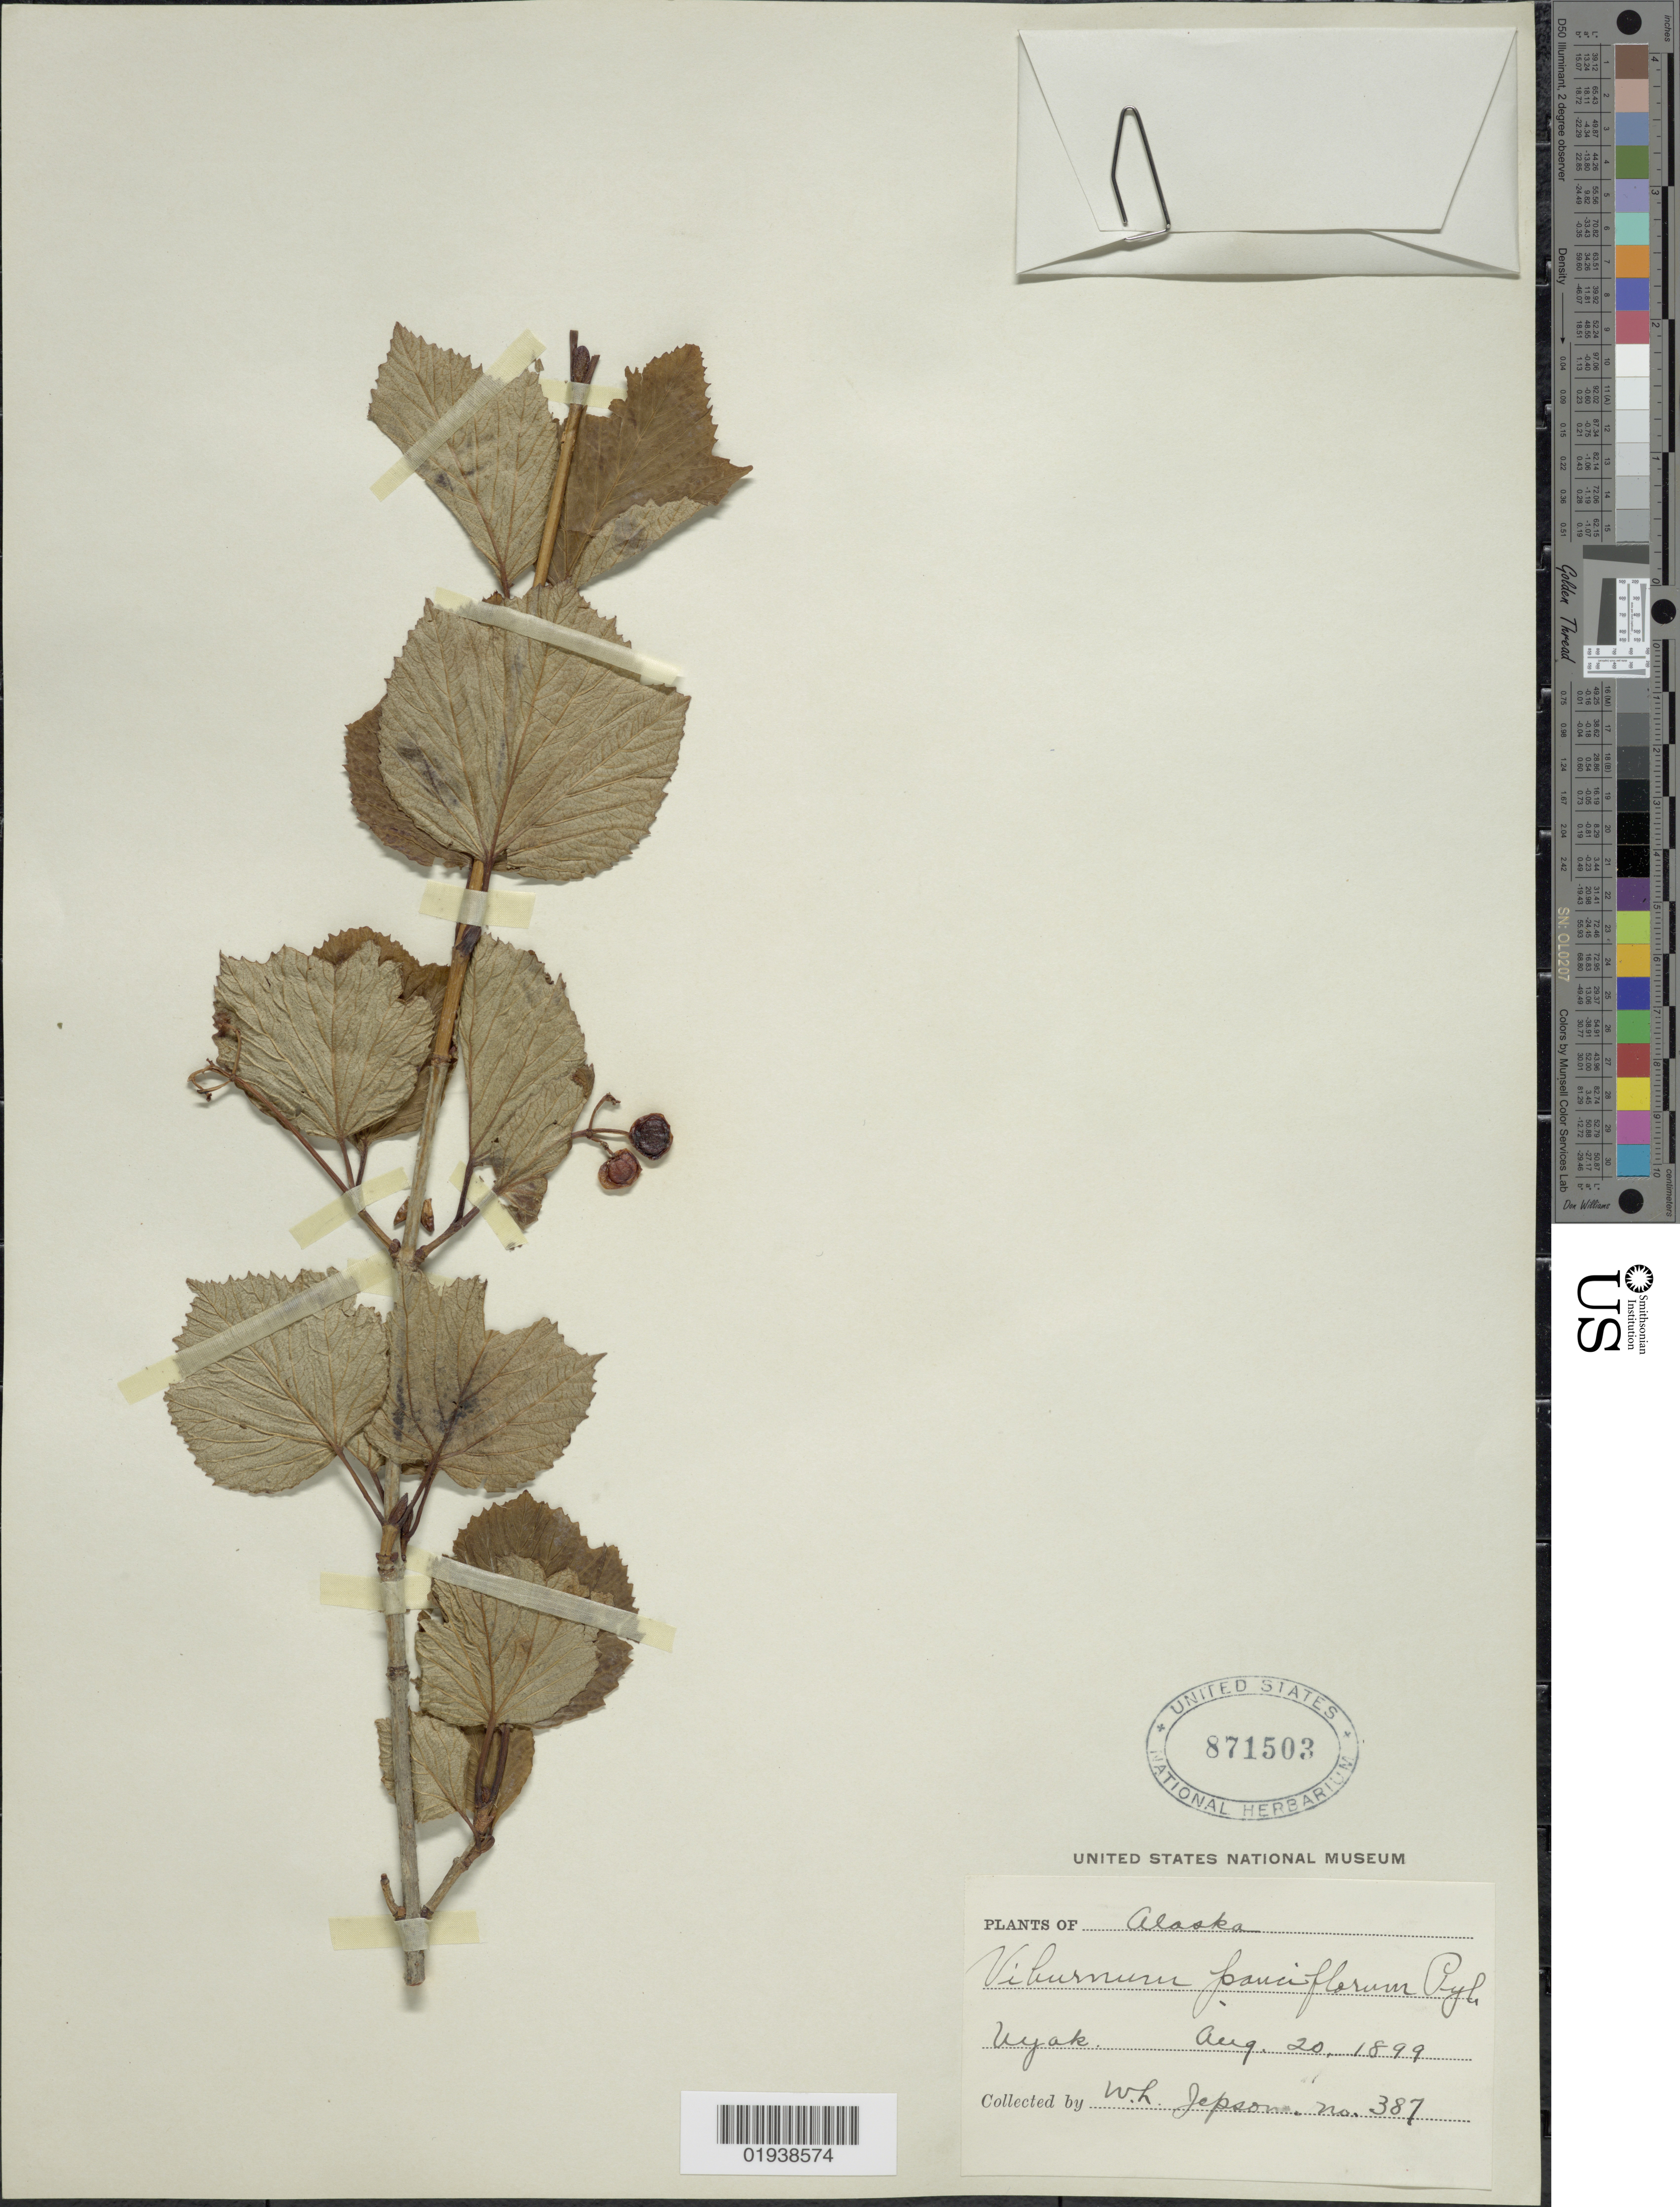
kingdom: Plantae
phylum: Tracheophyta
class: Magnoliopsida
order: Dipsacales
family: Viburnaceae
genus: Viburnum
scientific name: Viburnum edule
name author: (Michx.) Raf.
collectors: W. L. Jepson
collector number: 387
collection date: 1899-08-20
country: United States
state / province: Alaska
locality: Uyak.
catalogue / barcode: US 871503